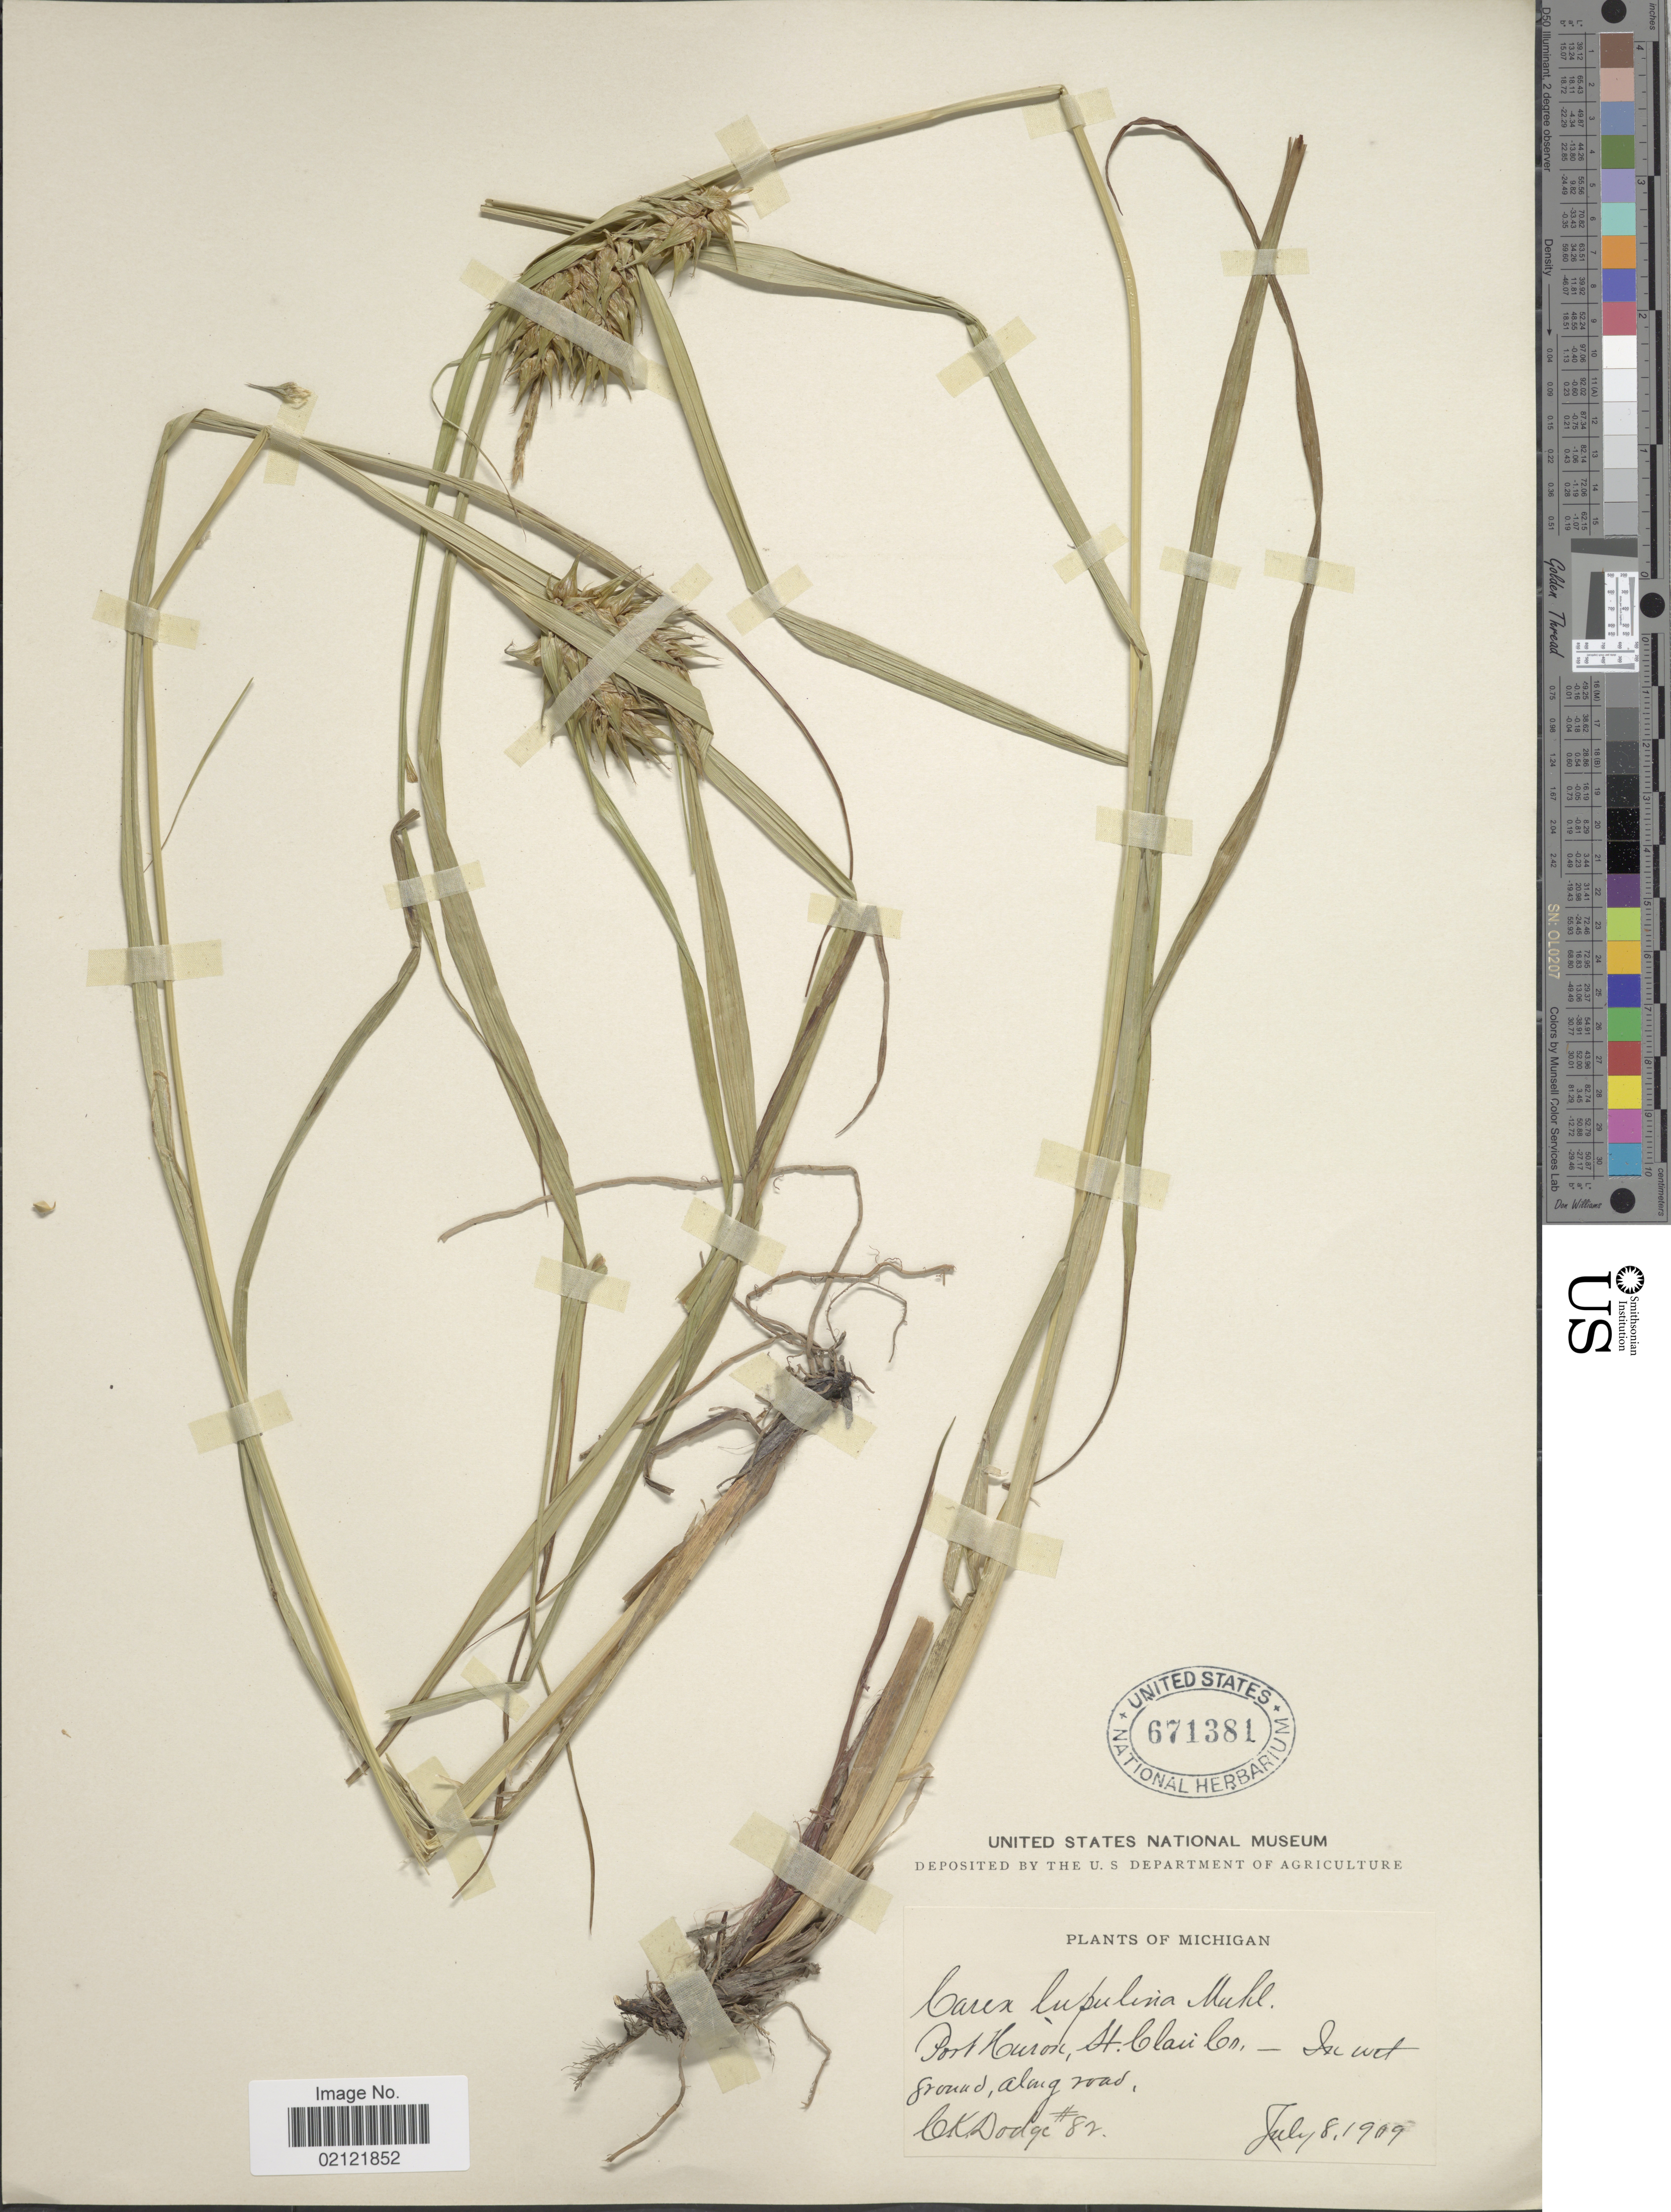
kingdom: Plantae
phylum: Tracheophyta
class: Liliopsida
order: Poales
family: Cyperaceae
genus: Carex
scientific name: Carex lupulina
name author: Muhl. ex Willd.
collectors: C. Dodge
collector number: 82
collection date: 1909-07-08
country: United States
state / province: Michigan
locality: Port Huron, St. Clair Co.- In wet ground, along road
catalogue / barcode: US 671381